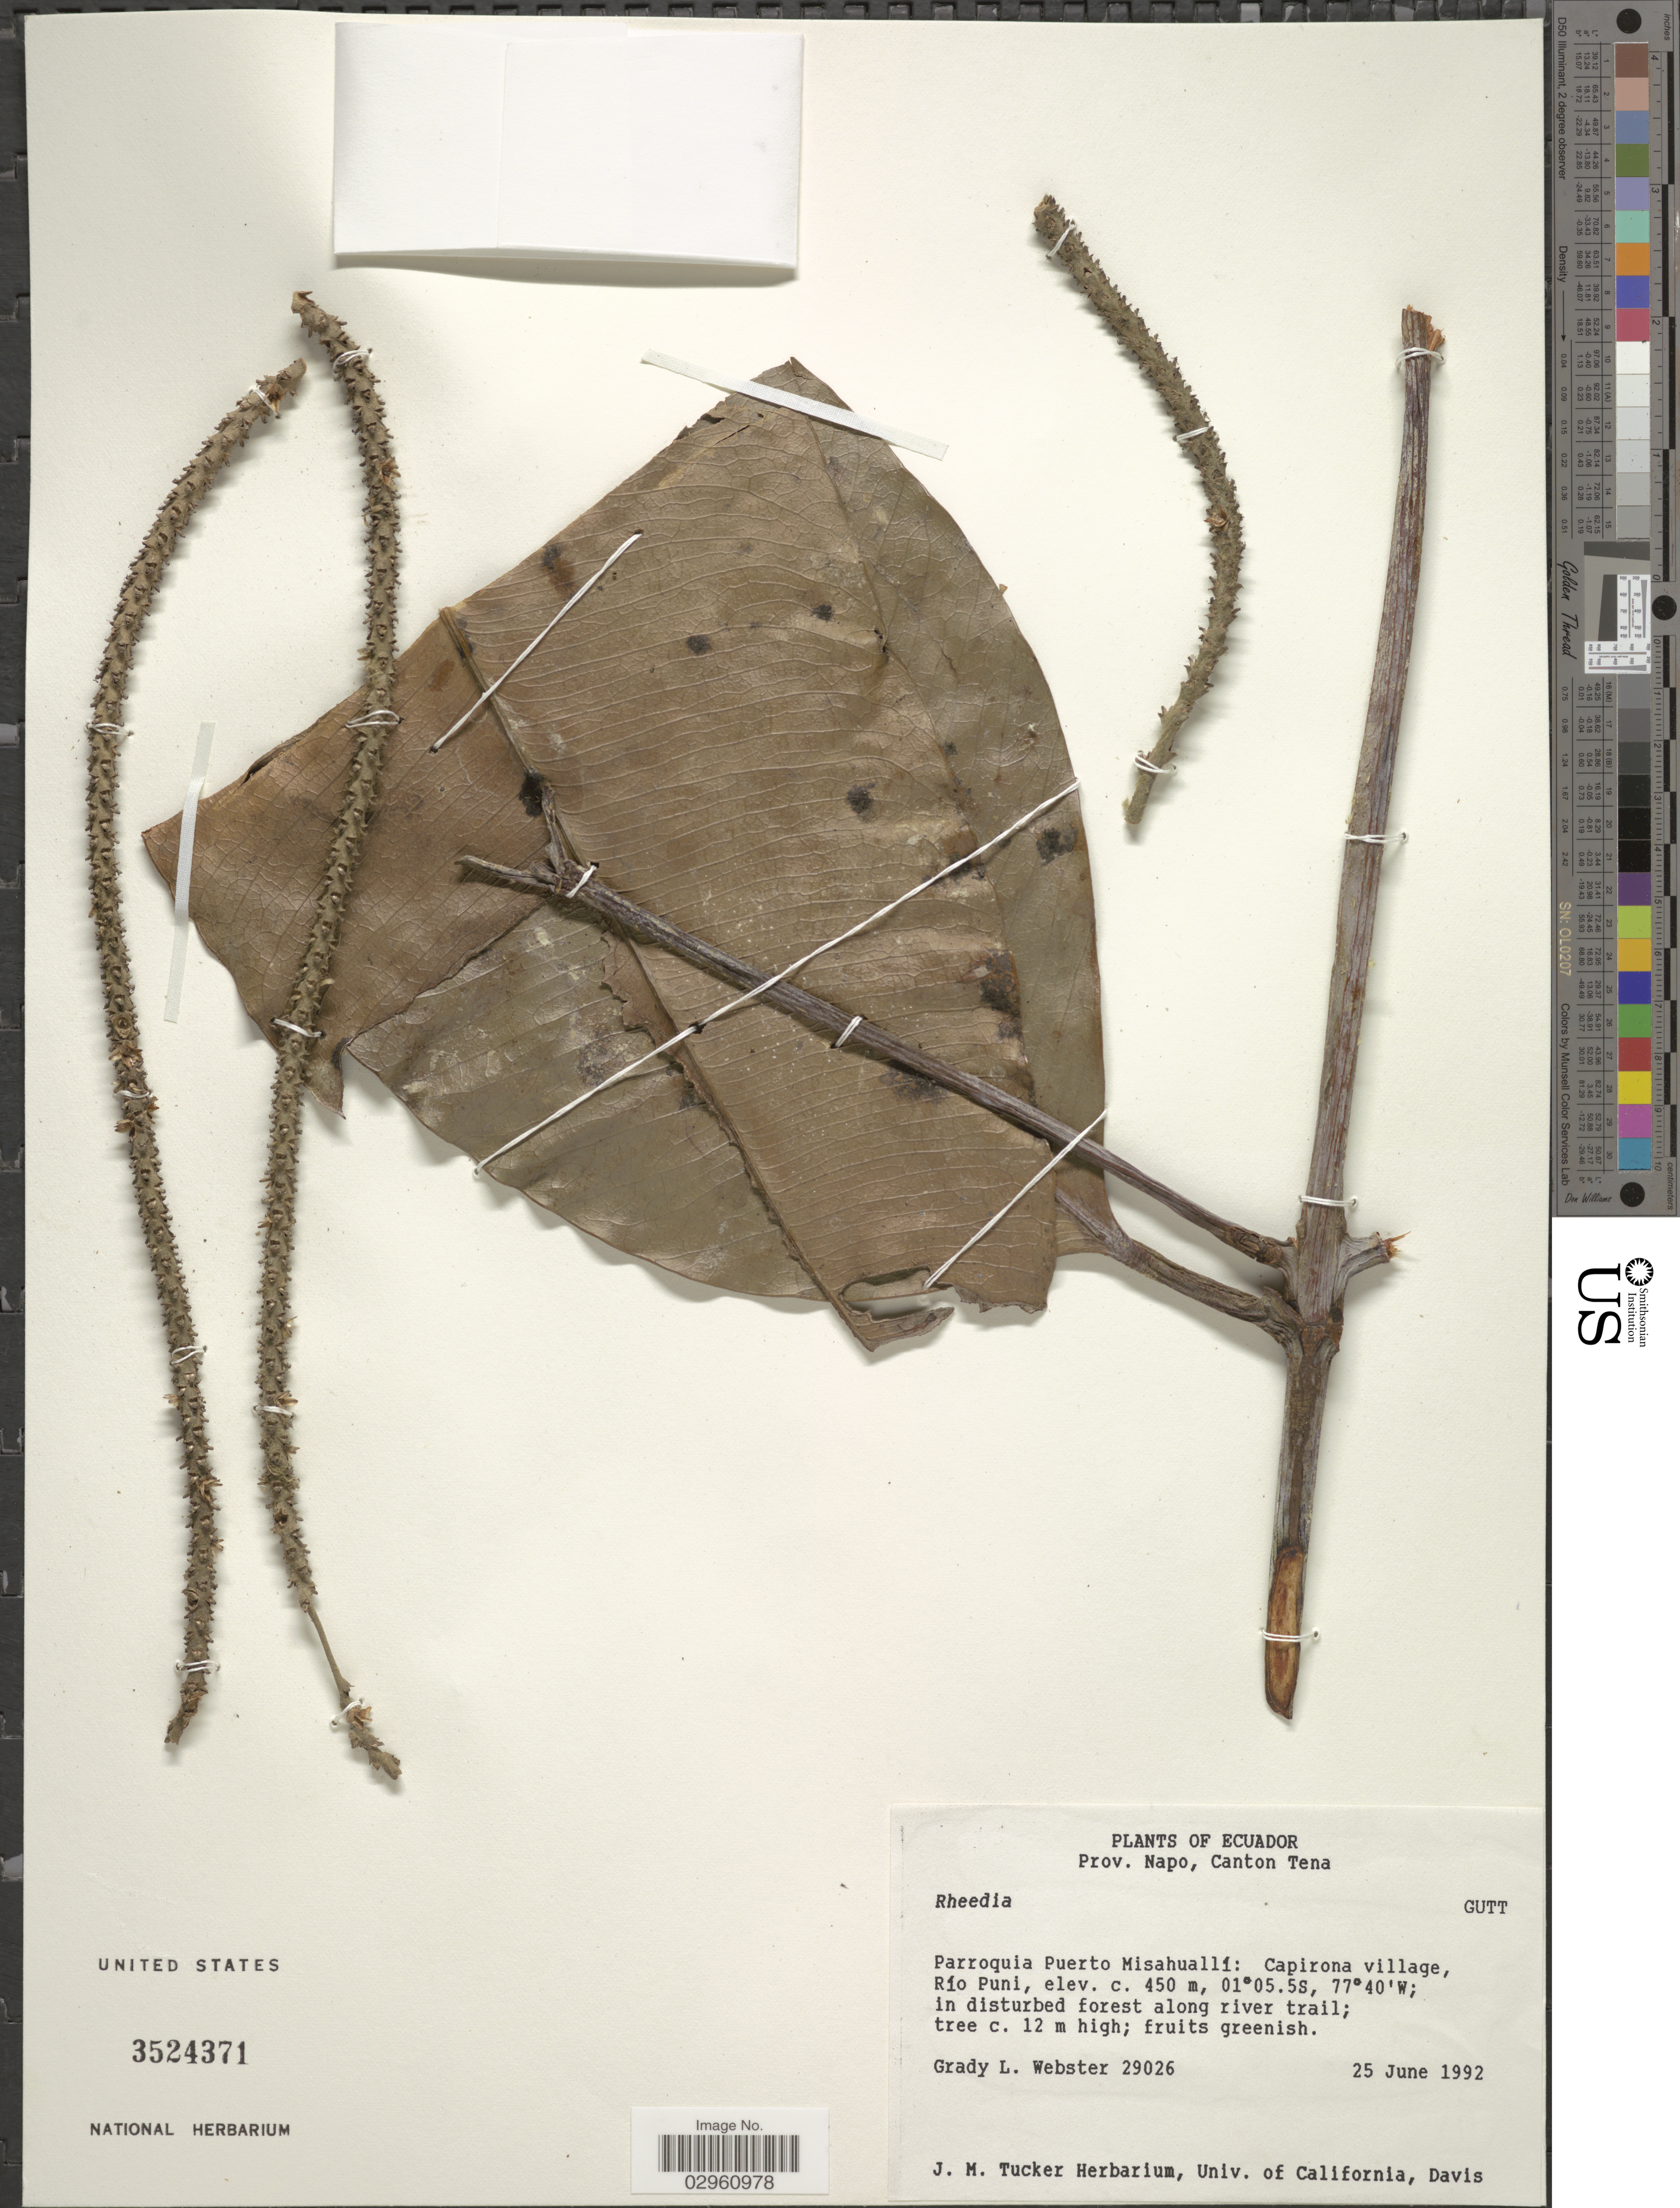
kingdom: Plantae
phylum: Tracheophyta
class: Magnoliopsida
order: Malpighiales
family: Clusiaceae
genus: Garcinia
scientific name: Garcinia macrophylla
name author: Mart.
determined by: Strong, Mark T., (BOT), Smithsonian Institution - National Museum of Natural History (UNITED STATES)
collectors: G. L. Webster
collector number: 29026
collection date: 1992-06-25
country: Ecuador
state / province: Napo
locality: Prov. Napo, Canton Tena. Parroquia Puerto Misahuallí: Capirona village, Río Puni. In disturbed forest along river trail.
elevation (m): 450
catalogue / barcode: US 3524371